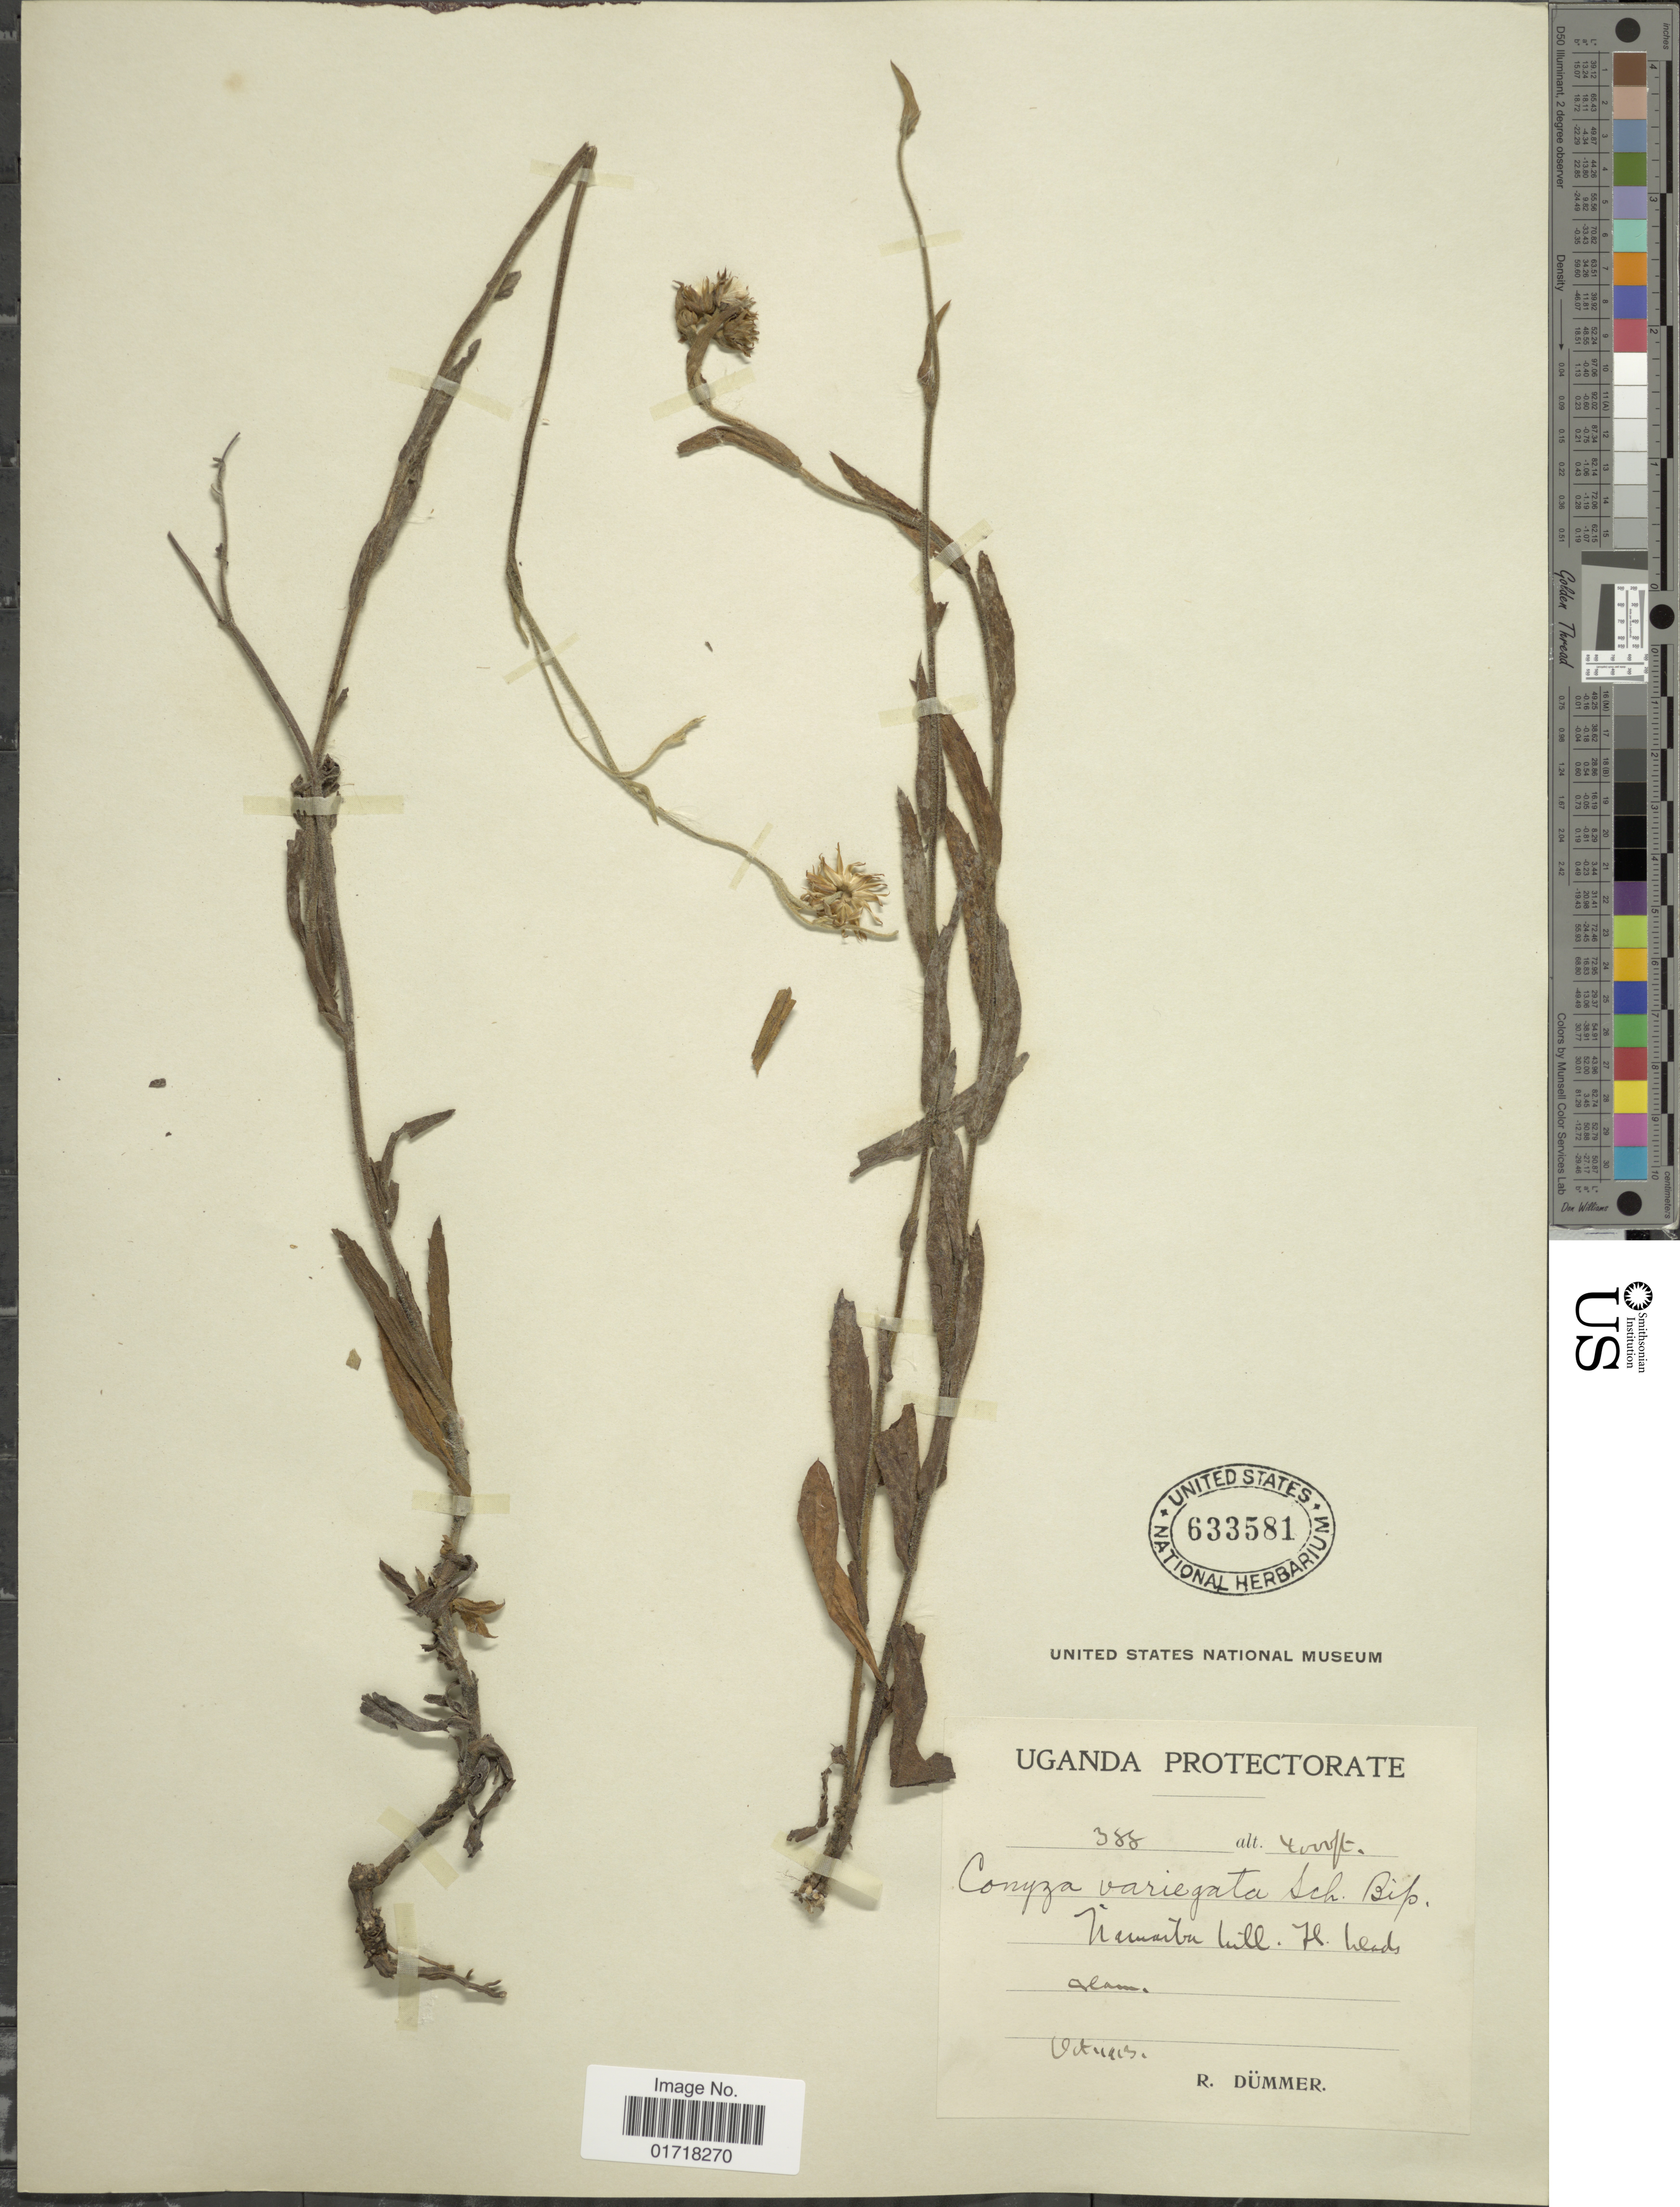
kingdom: Plantae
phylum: Tracheophyta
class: Magnoliopsida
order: Asterales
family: Asteraceae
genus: Conyza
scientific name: Conyza variegata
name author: Sch. Bip. ex A. Rich.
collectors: R. A. Dümmer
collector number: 388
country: Uganda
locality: Narmaibu Hill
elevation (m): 1219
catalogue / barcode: US 633581